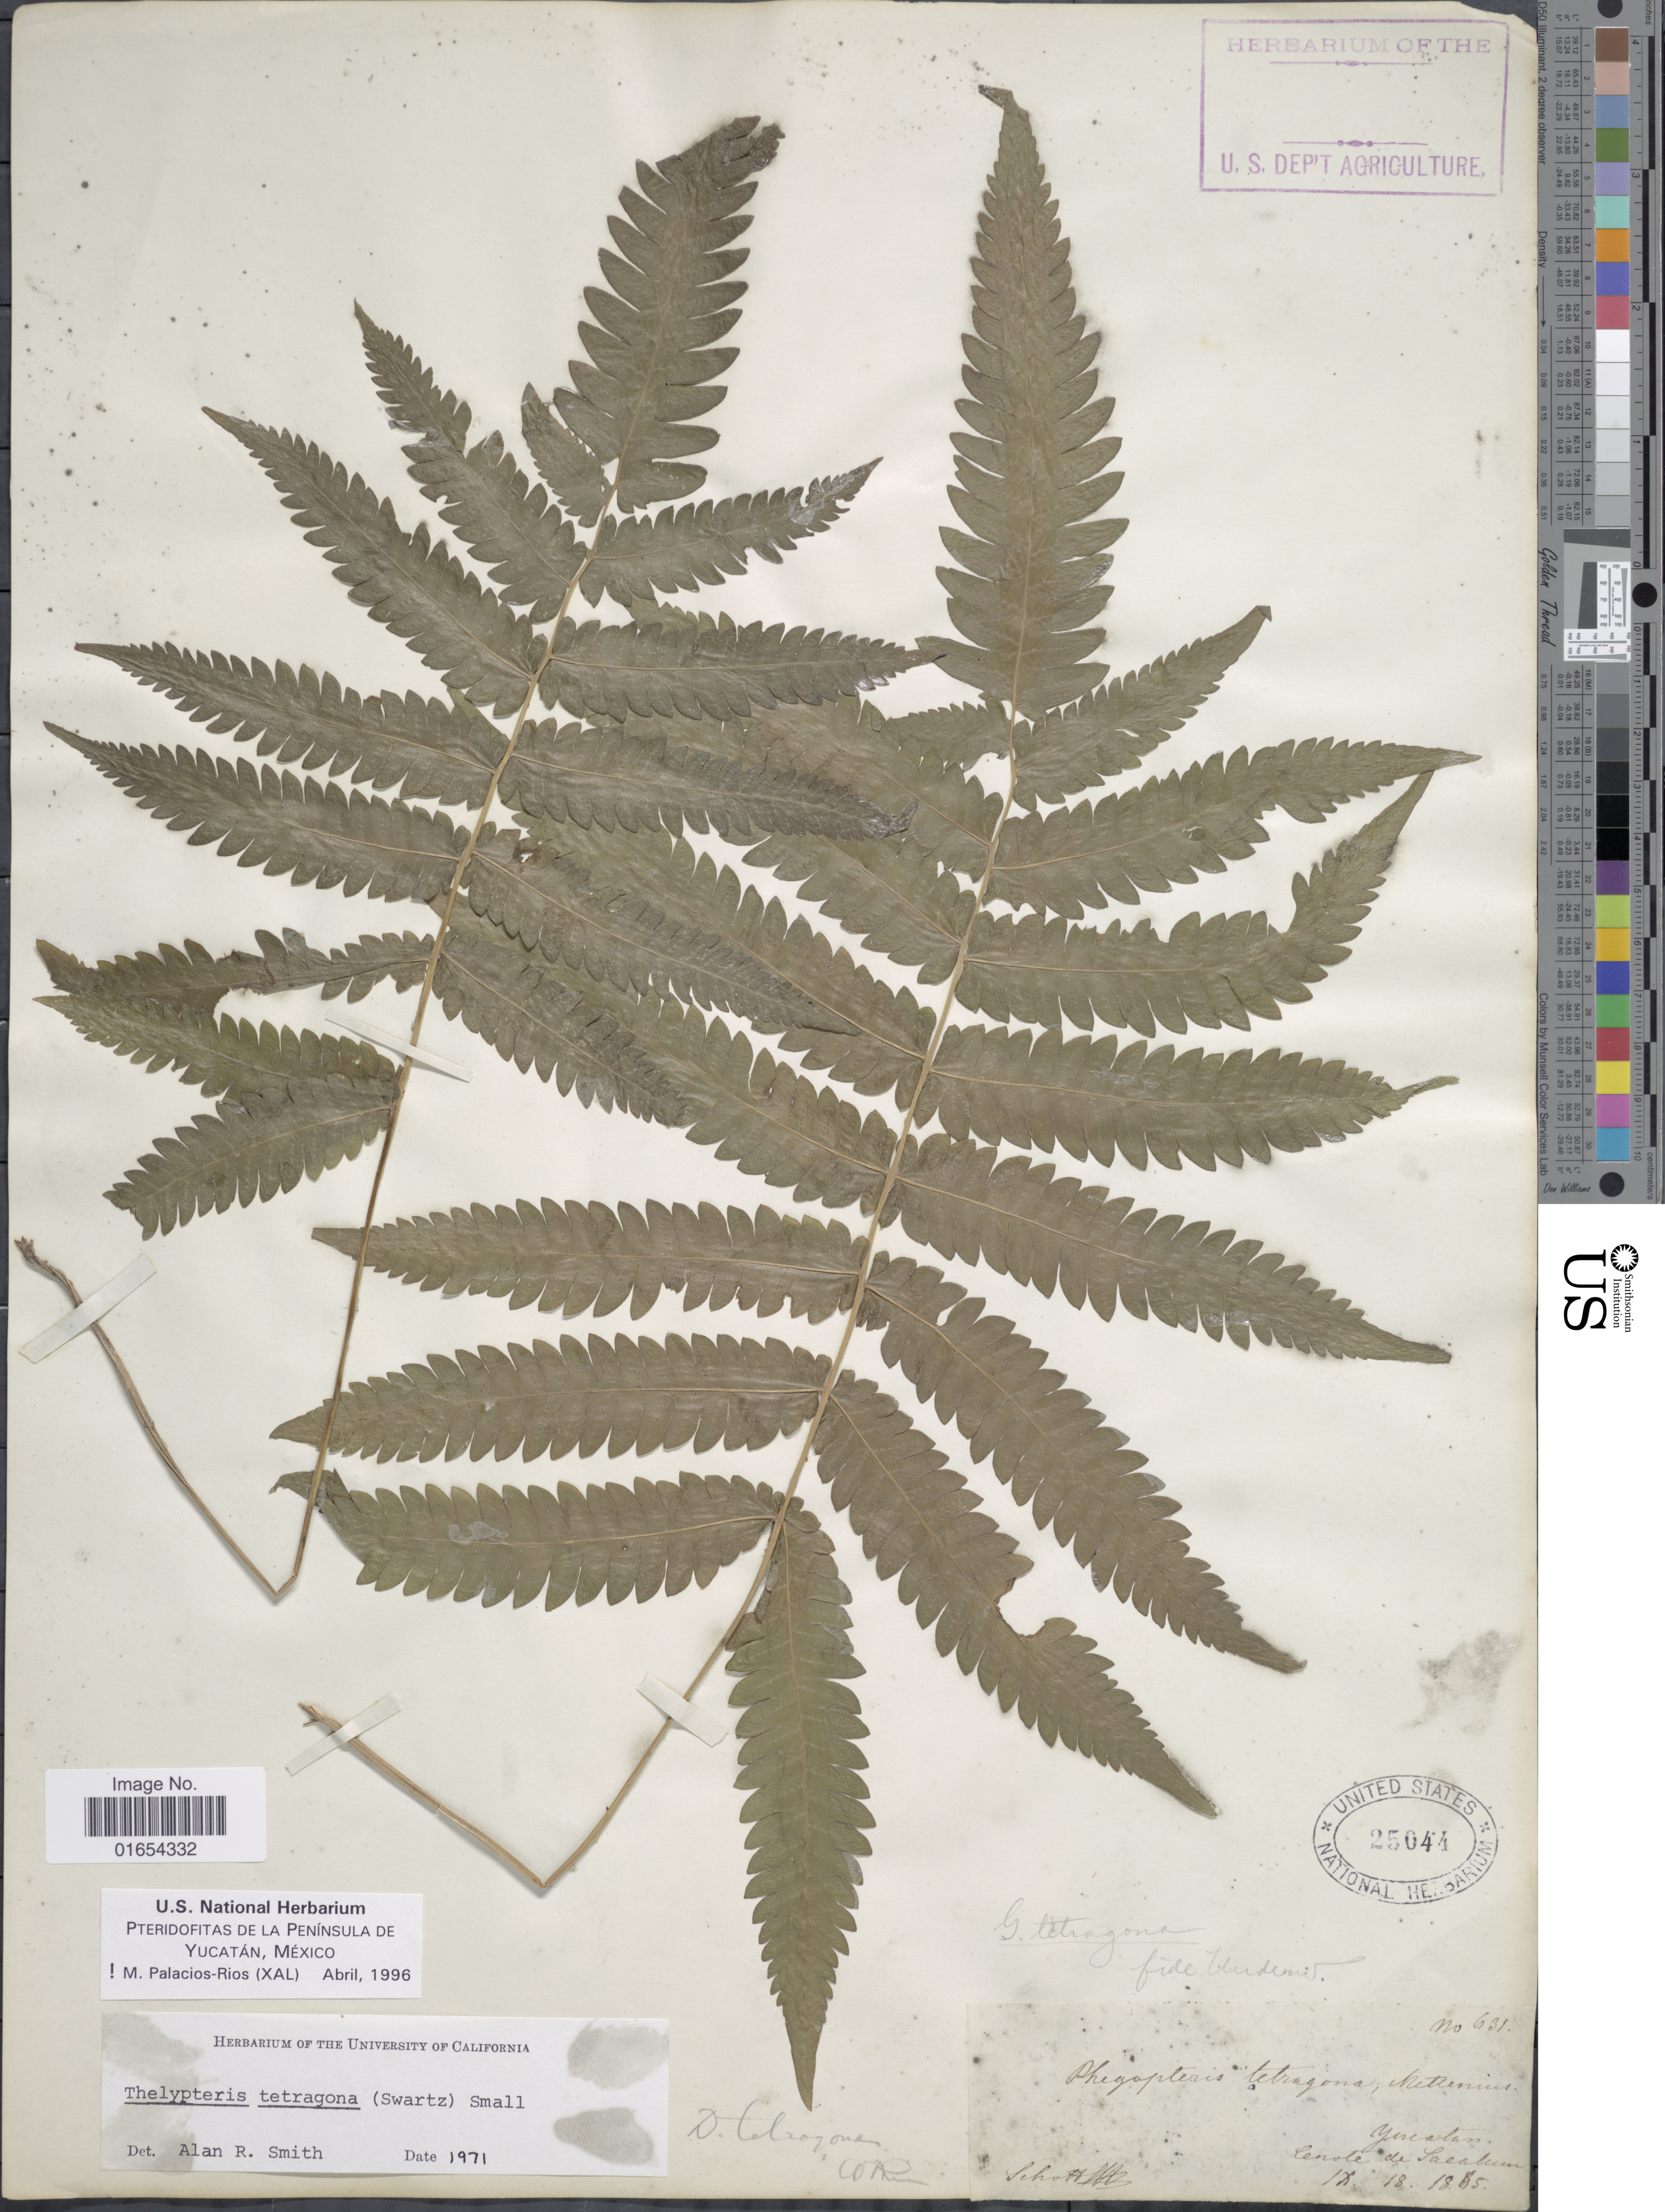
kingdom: Plantae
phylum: Tracheophyta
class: Polypodiopsida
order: Polypodiales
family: Thelypteridaceae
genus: Goniopteris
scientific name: Goniopteris tetragona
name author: (C. Presl) Sw.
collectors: M. Schott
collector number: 631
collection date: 1885-09-18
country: Mexico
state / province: Yucatán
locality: Cenote de Saebesem [interpreted]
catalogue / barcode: US 25044